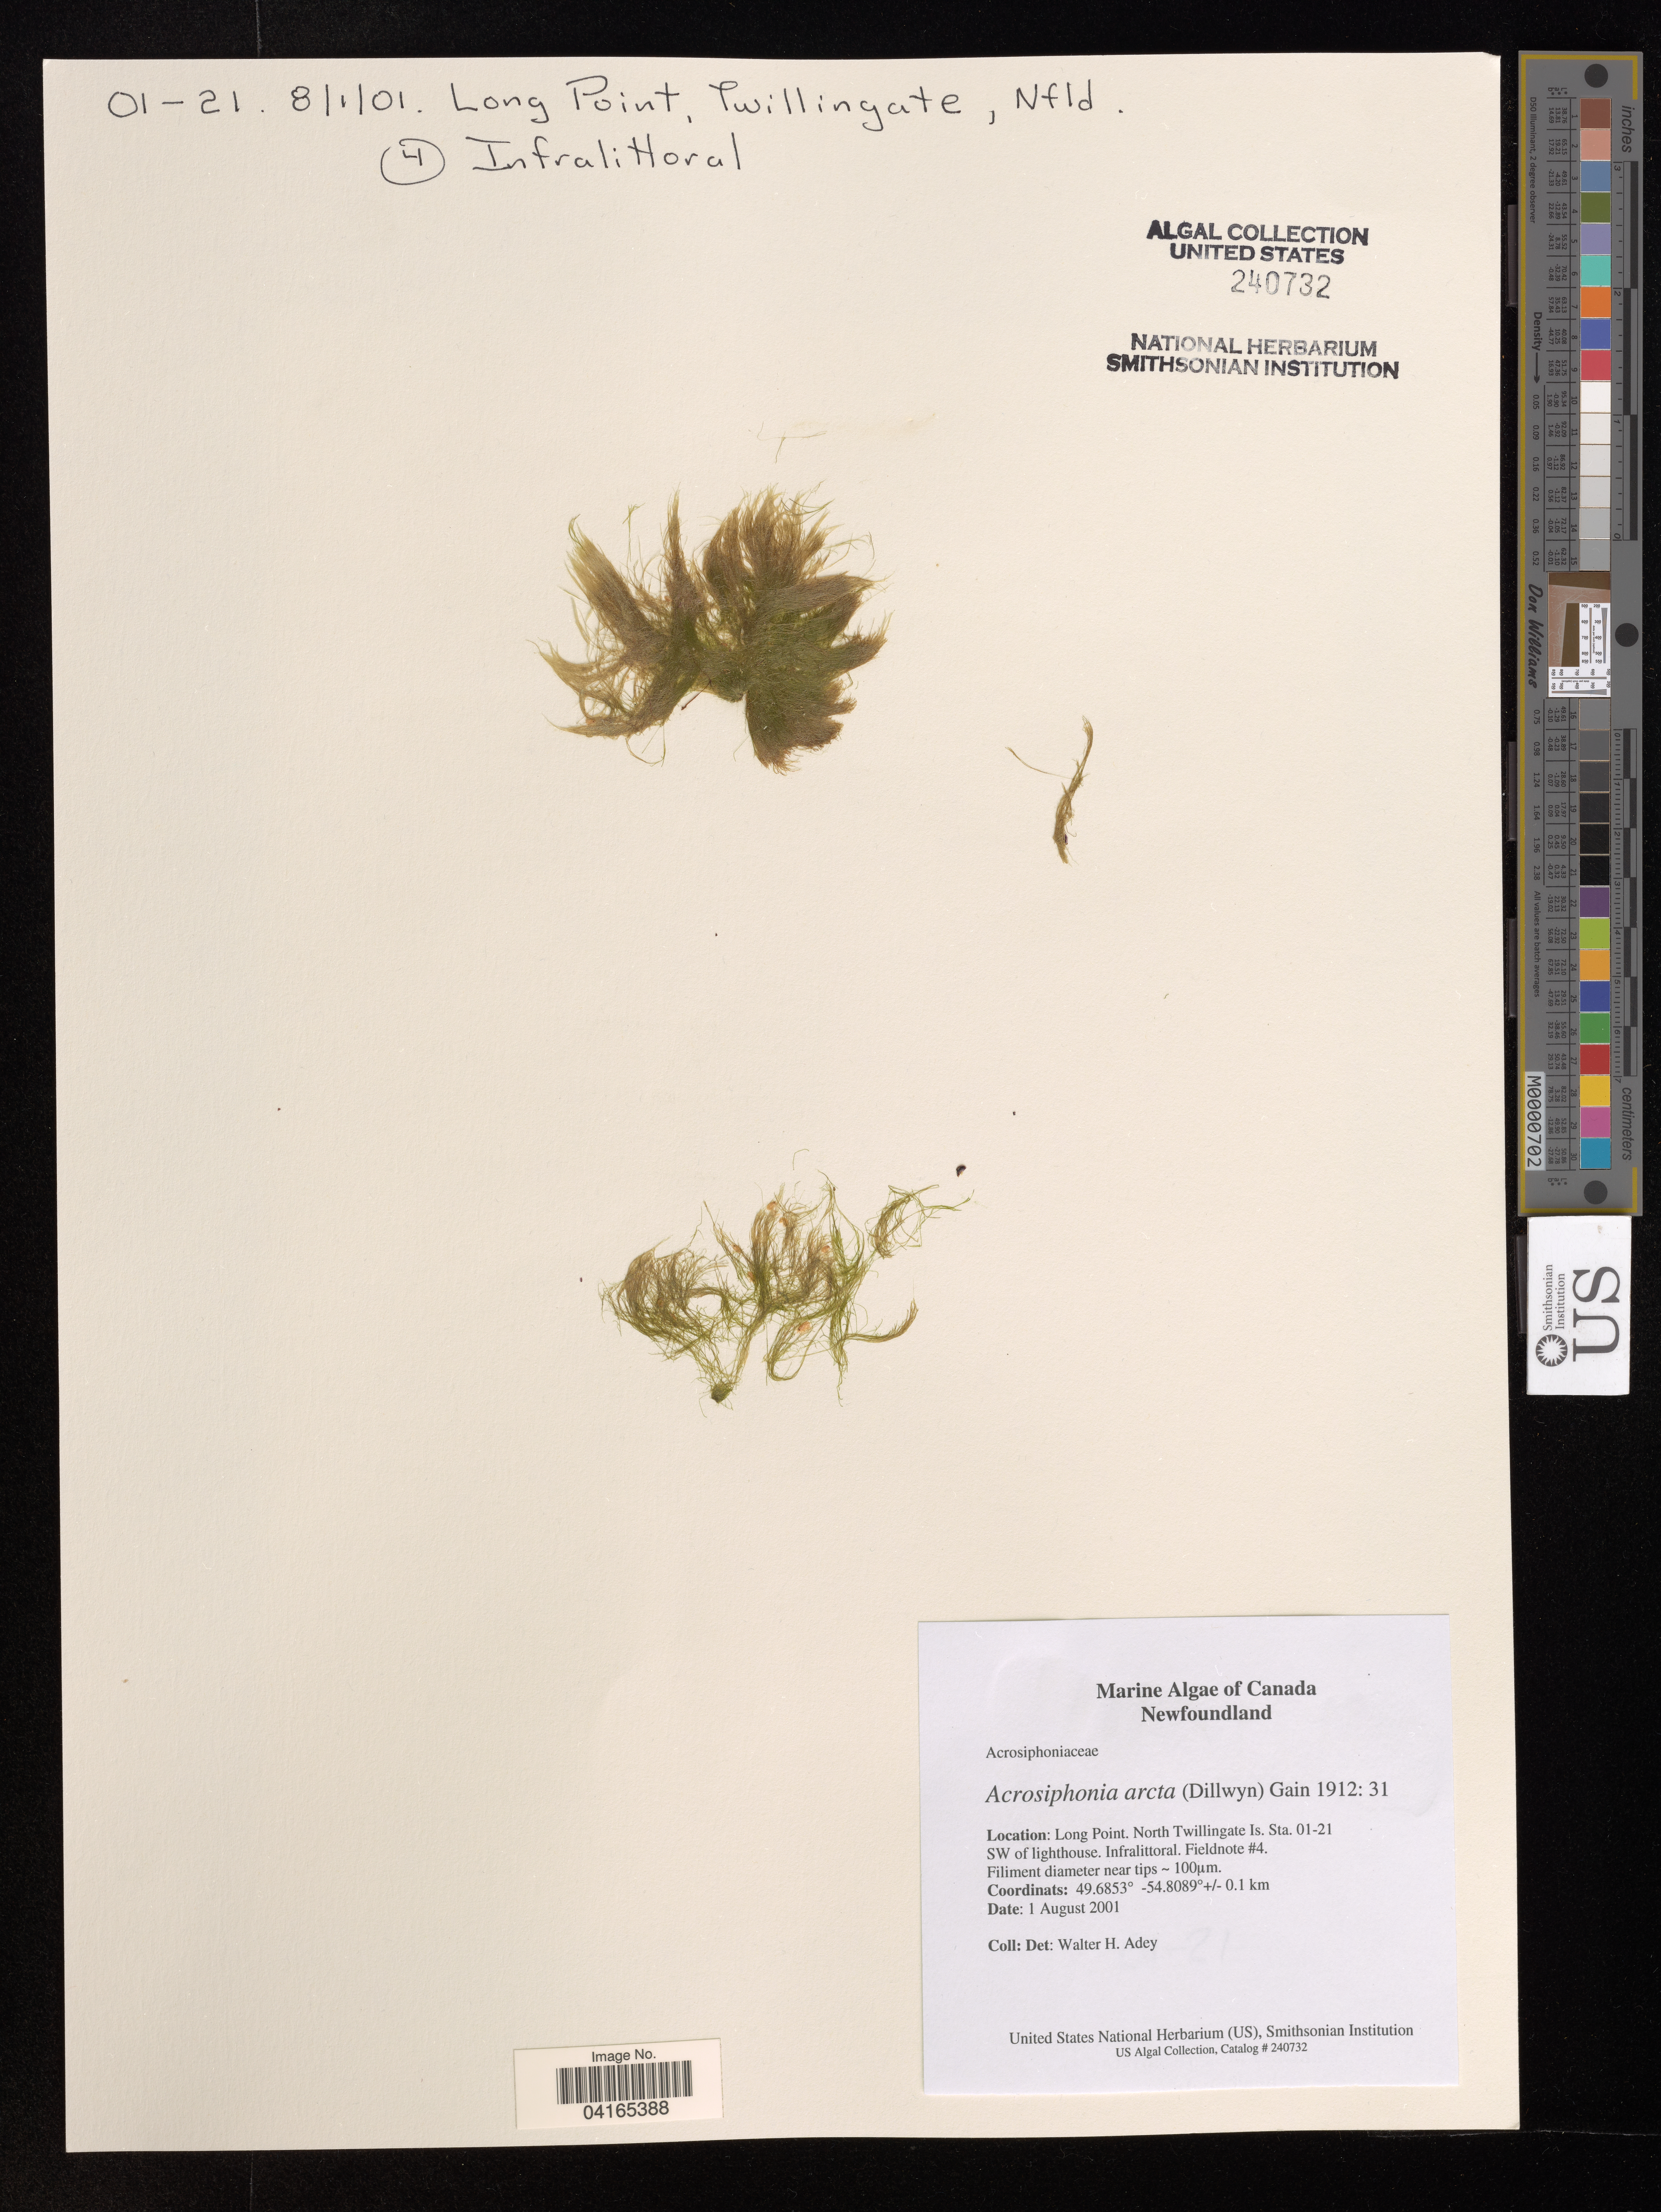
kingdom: Plantae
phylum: Chlorophyta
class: Ulvophyceae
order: Ulotrichales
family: Ulotrichaceae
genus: Acrosiphonia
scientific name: Acrosiphonia arcta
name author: (Dillwyn) Gain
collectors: W. H. Adey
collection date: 2001-08-01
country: Canada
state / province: Newfoundland and Labrador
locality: Long Point, North Twillingate Is. Sta. 01-21. SW of lighthouse.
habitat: Filiment diameter near tips~ 100 µm.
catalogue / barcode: US 240732